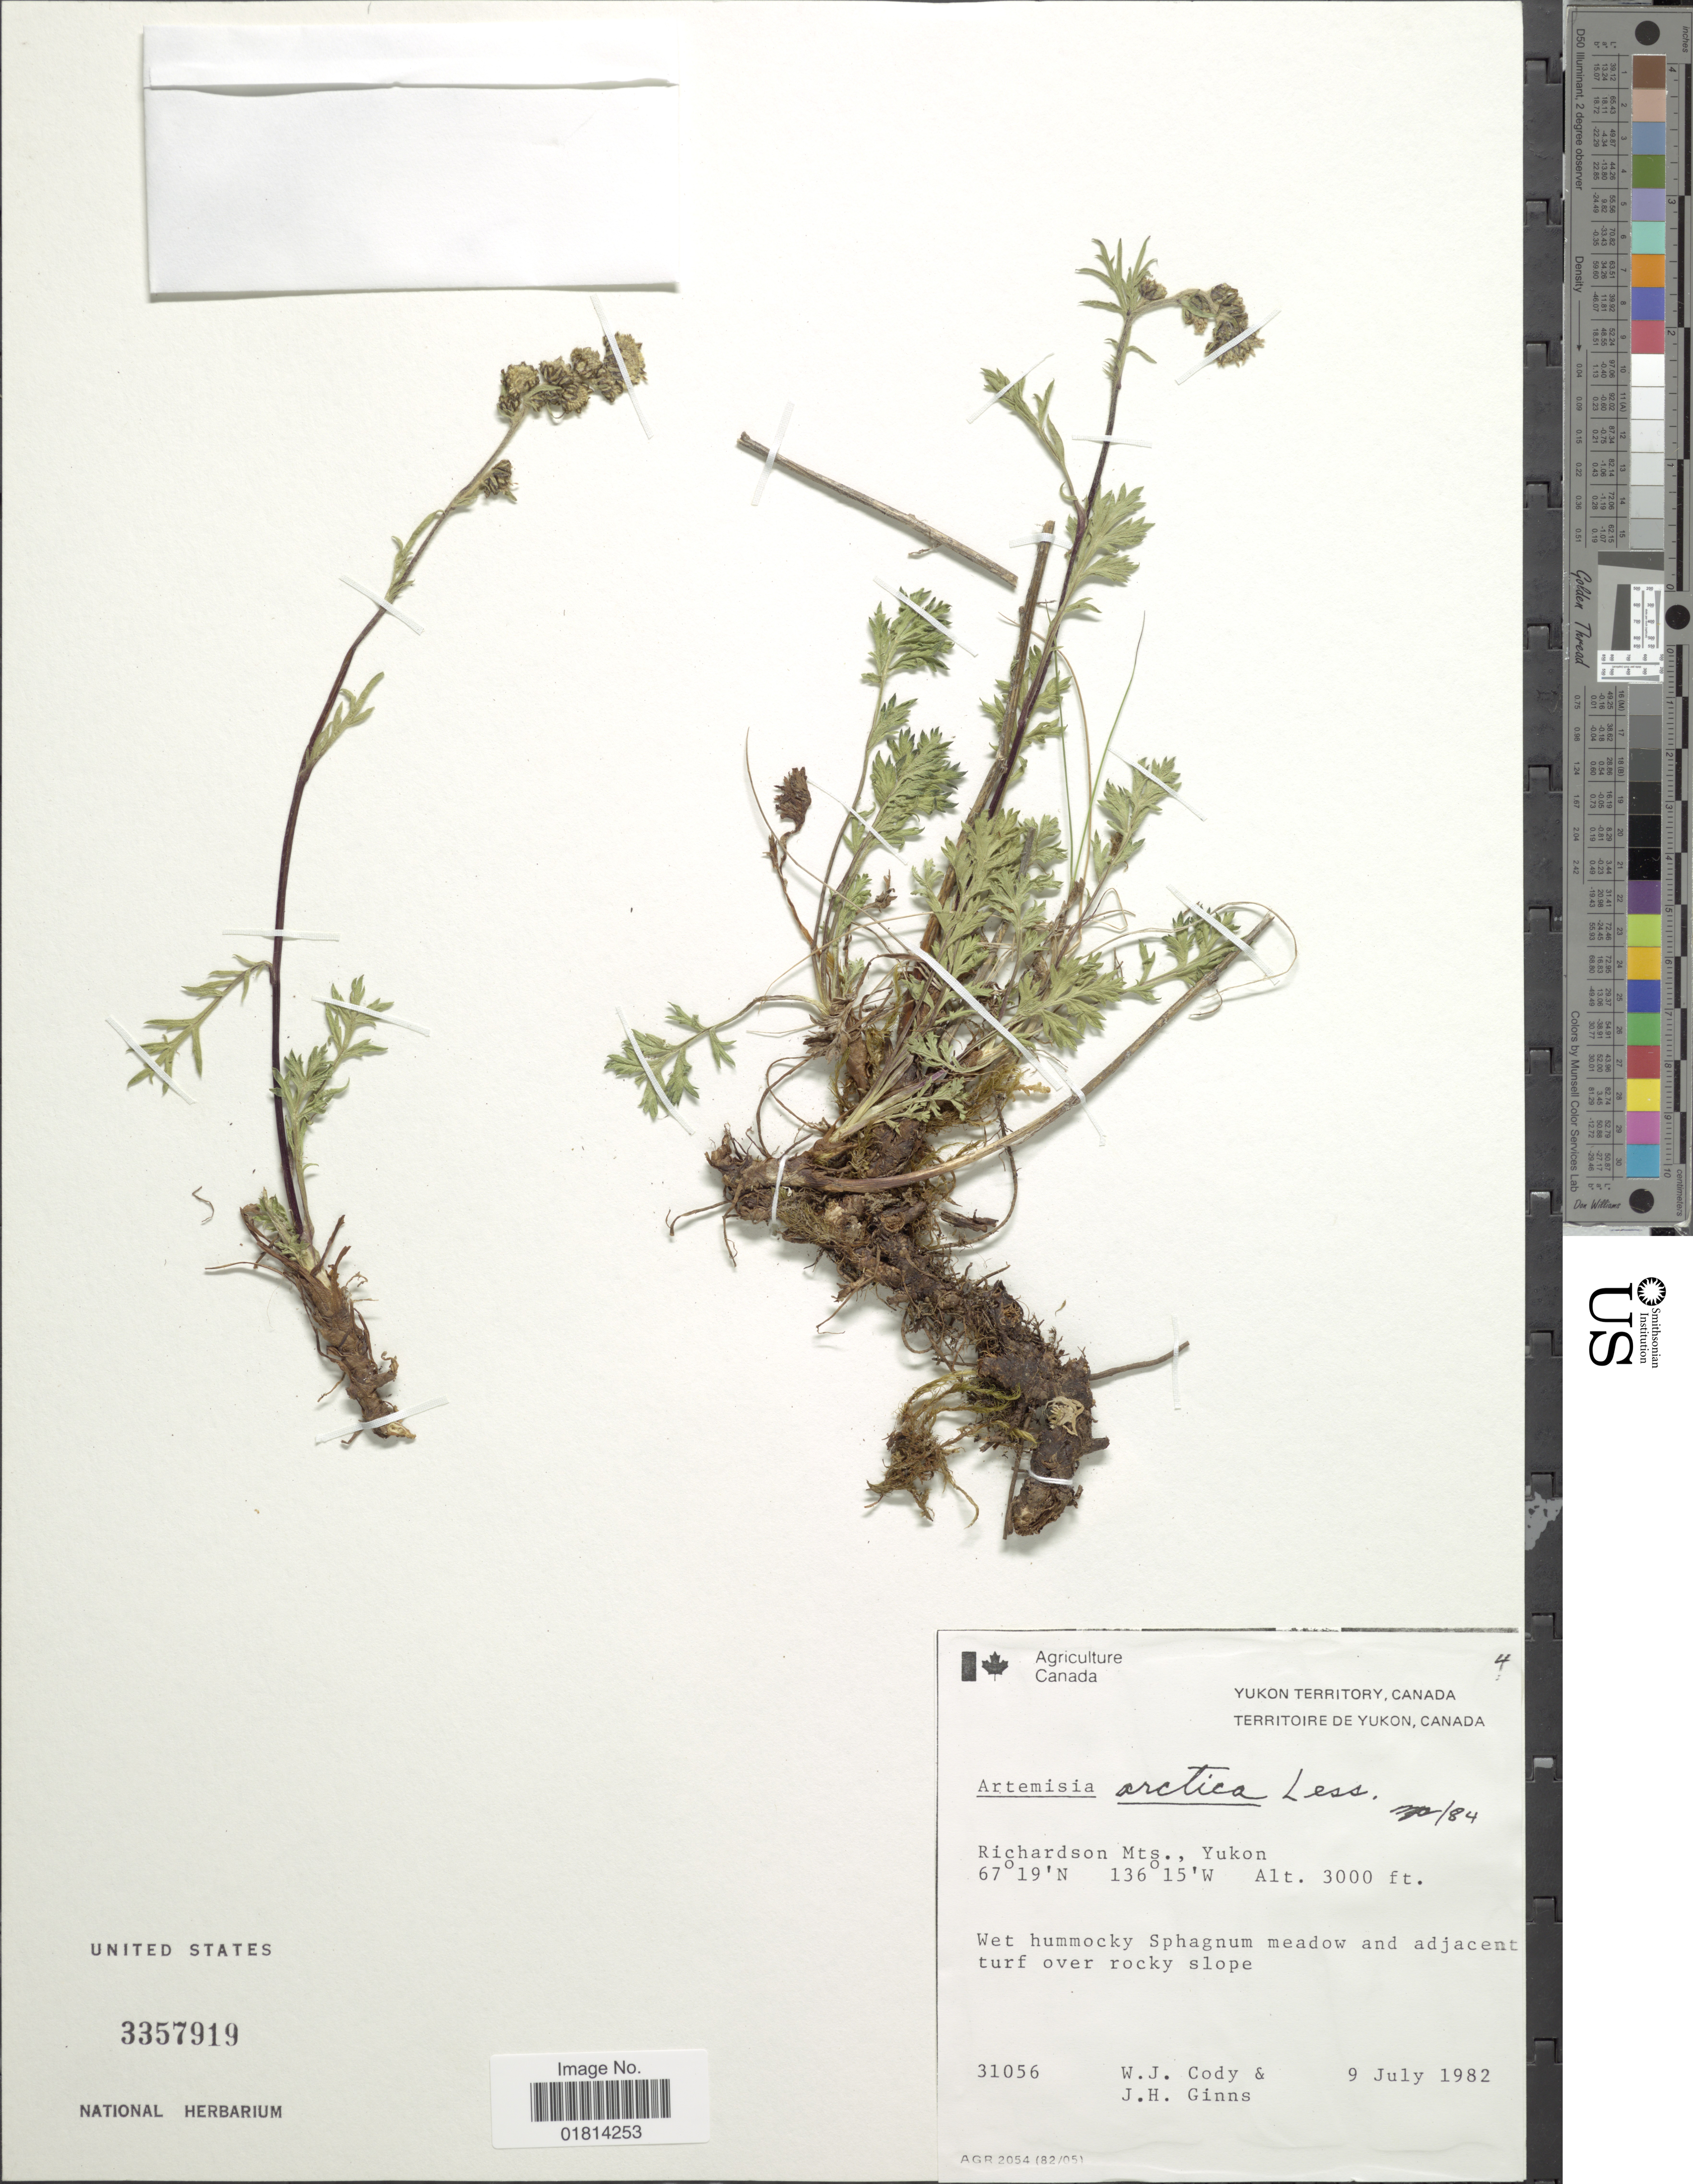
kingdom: Plantae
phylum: Tracheophyta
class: Magnoliopsida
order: Asterales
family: Asteraceae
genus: Artemisia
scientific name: Artemisia arctica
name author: Less.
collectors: W. Cody & J. Ginns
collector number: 31056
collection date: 1982-07-09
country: Canada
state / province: Yukon Territory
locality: Richardson Mts., Yukon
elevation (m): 914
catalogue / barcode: US 3357919